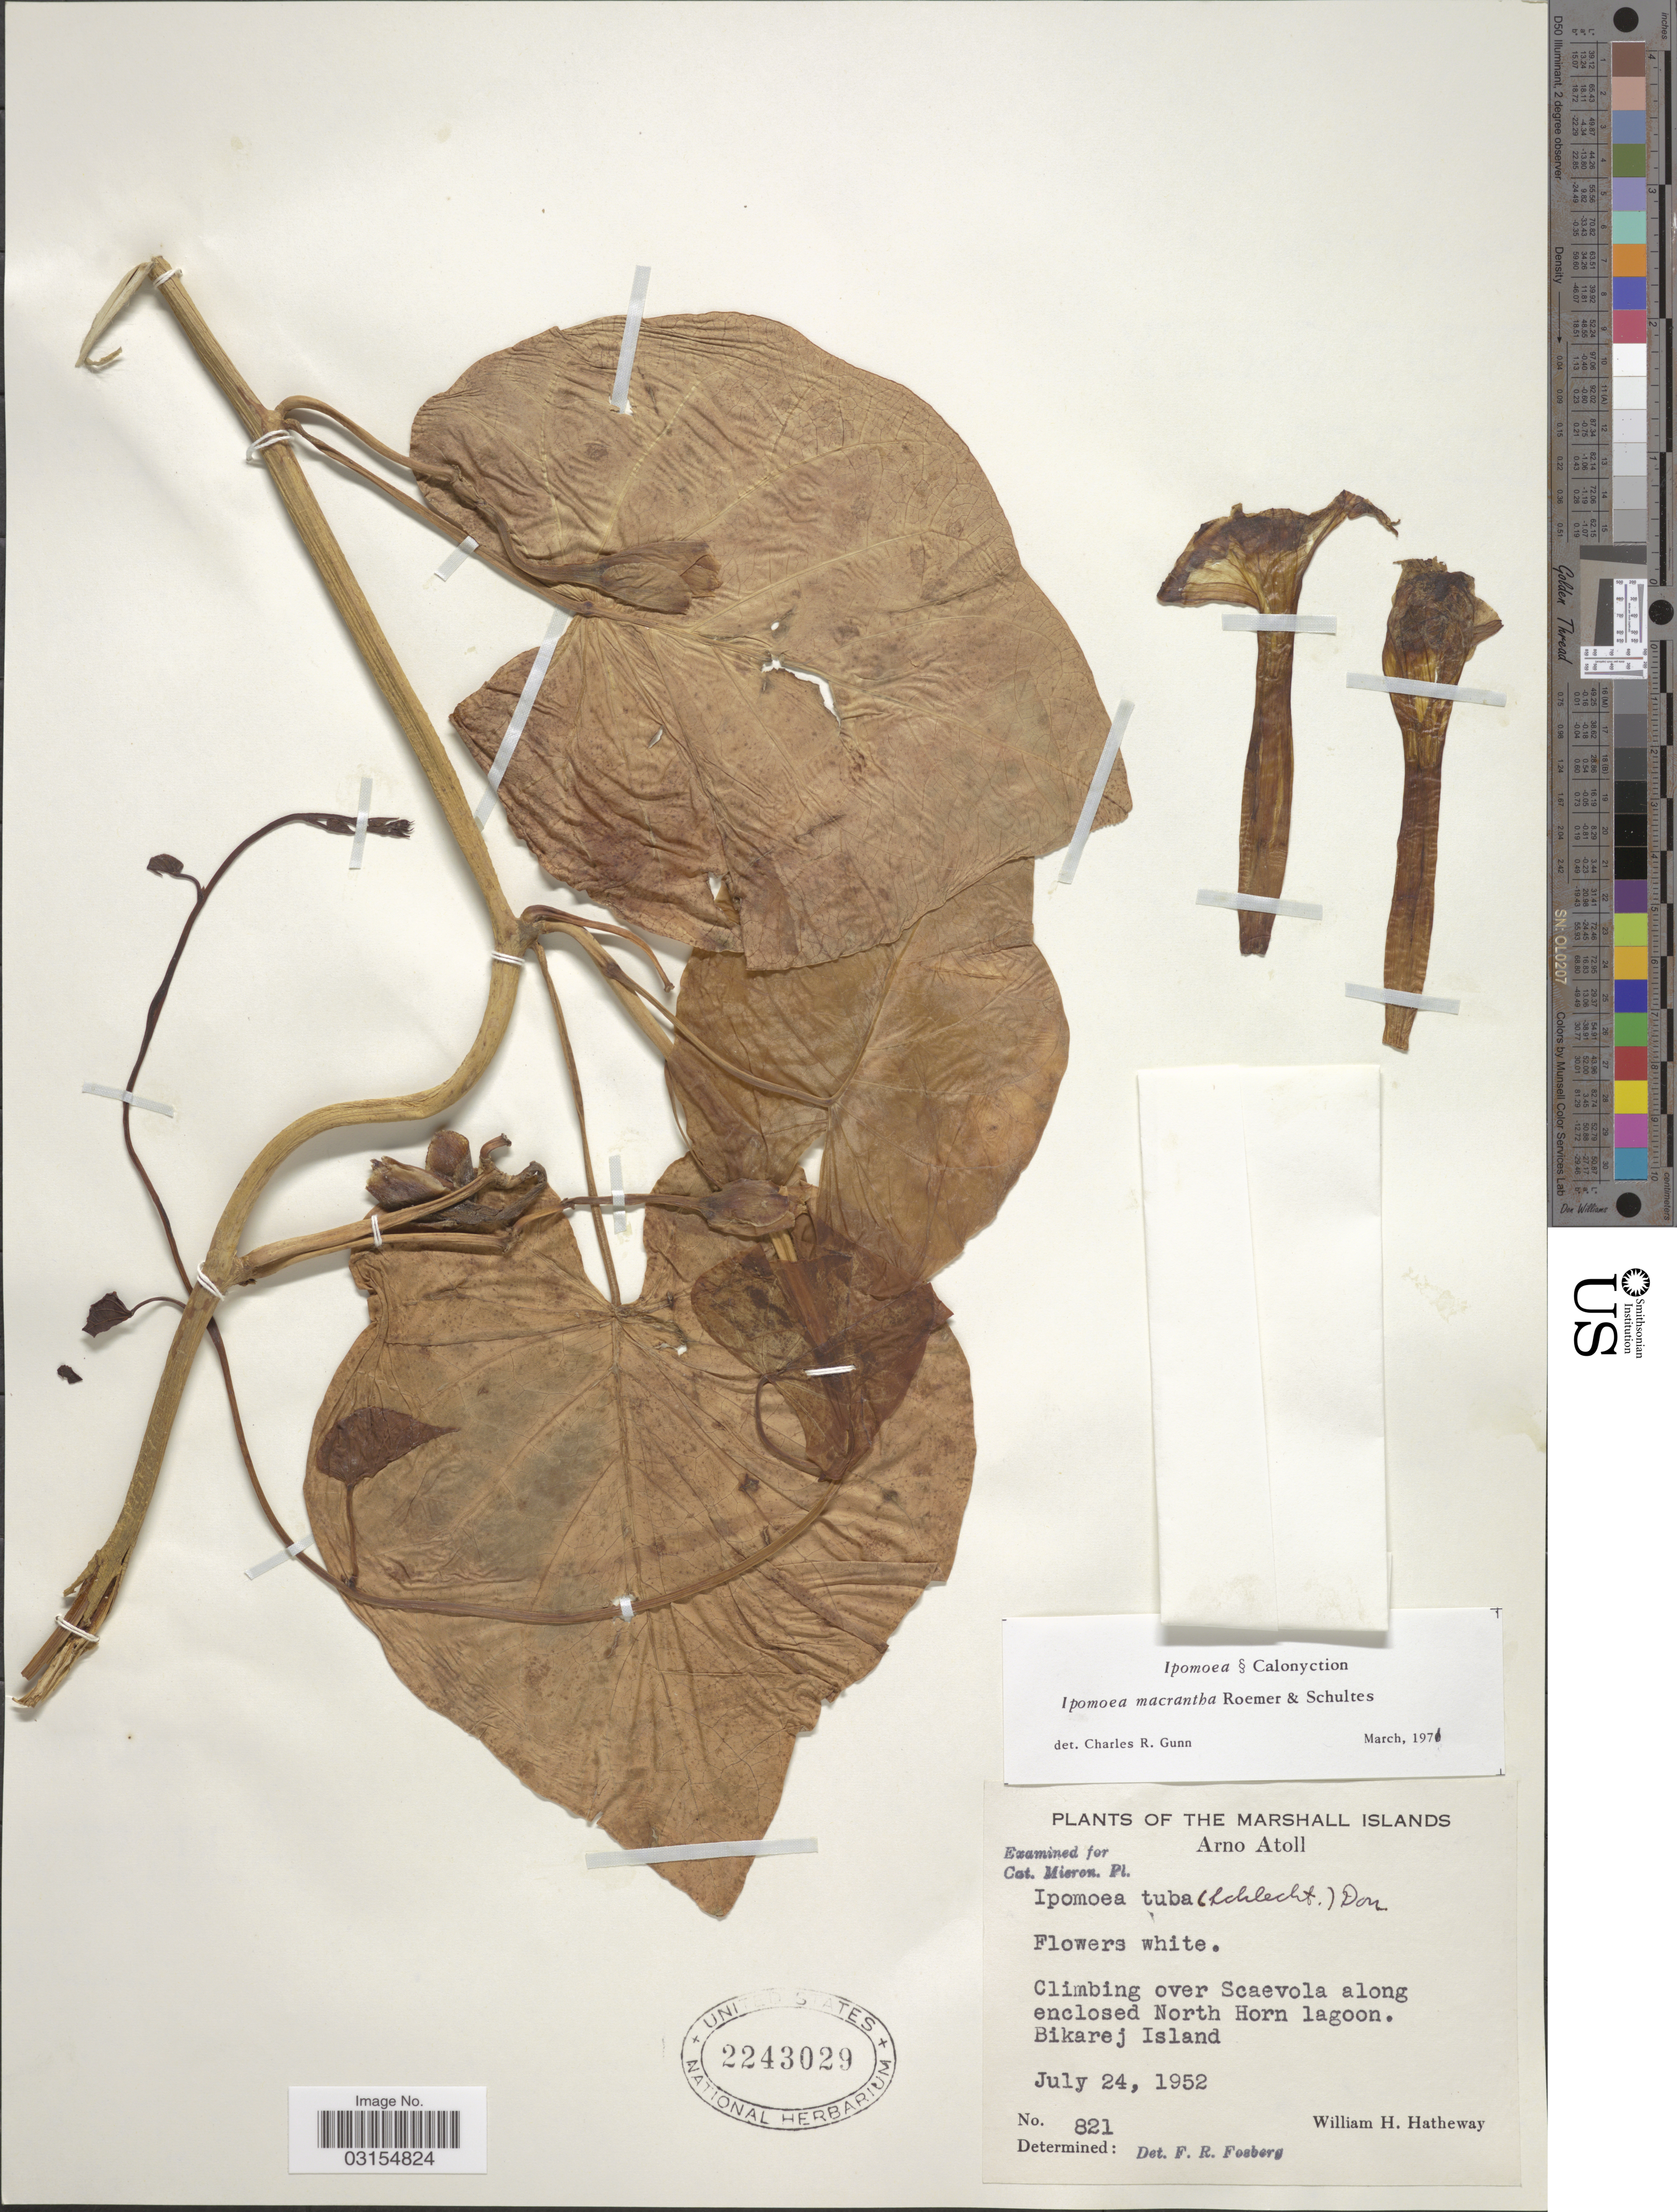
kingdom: Plantae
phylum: Tracheophyta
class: Magnoliopsida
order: Solanales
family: Convolvulaceae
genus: Ipomoea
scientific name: Ipomoea violacea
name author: L.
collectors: W. H. Hatheway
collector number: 821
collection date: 1952-07-24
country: Marshall Islands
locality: Arno Atoll, Climbing over Scaevola along enclosed North Horn lagoon. Bikarej Island.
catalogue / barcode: US 2243029